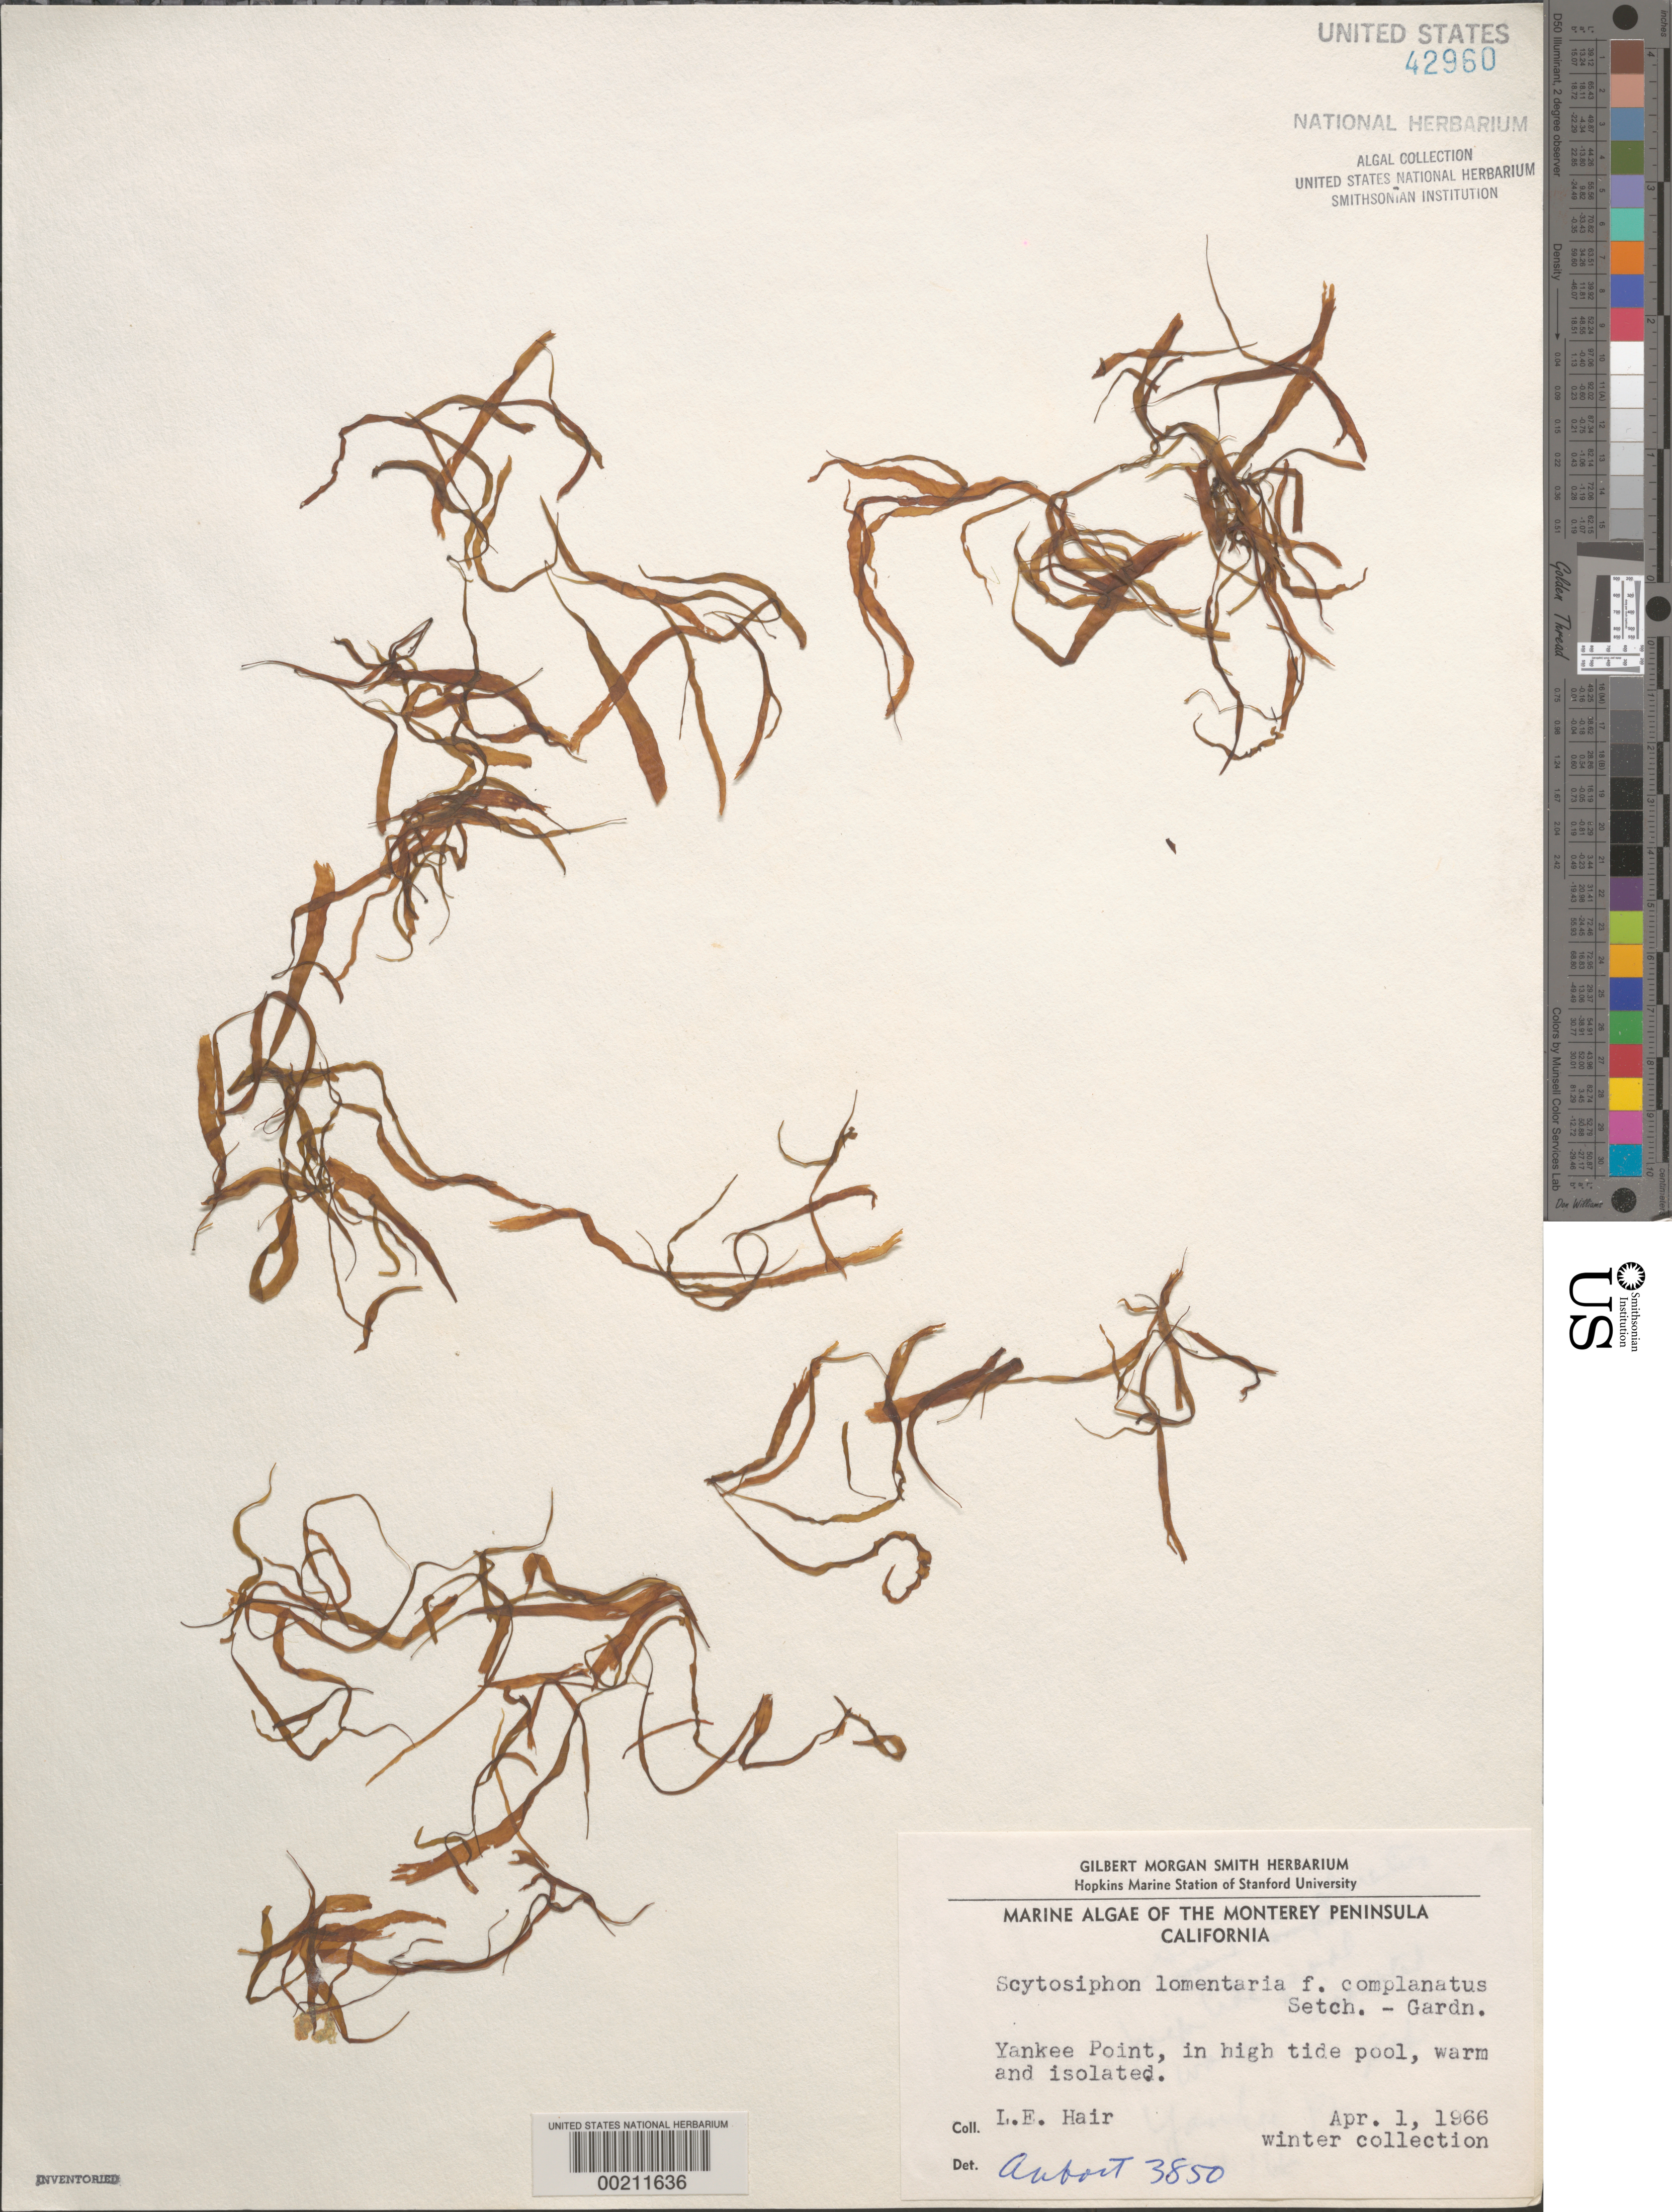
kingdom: Chromista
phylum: Ochrophyta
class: Phaeophyceae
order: Scytosiphonales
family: Scytosiphonaceae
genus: Scytosiphon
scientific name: Scytosiphon lomentaria f. complanatus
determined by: Abbott, Isabella A.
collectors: L. Hair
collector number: IAA 3850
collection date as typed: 01 Apr 1966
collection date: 1966-04-01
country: United States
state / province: California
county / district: Monterey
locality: Yankee Point, Monterey Peninsula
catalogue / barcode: US 42960